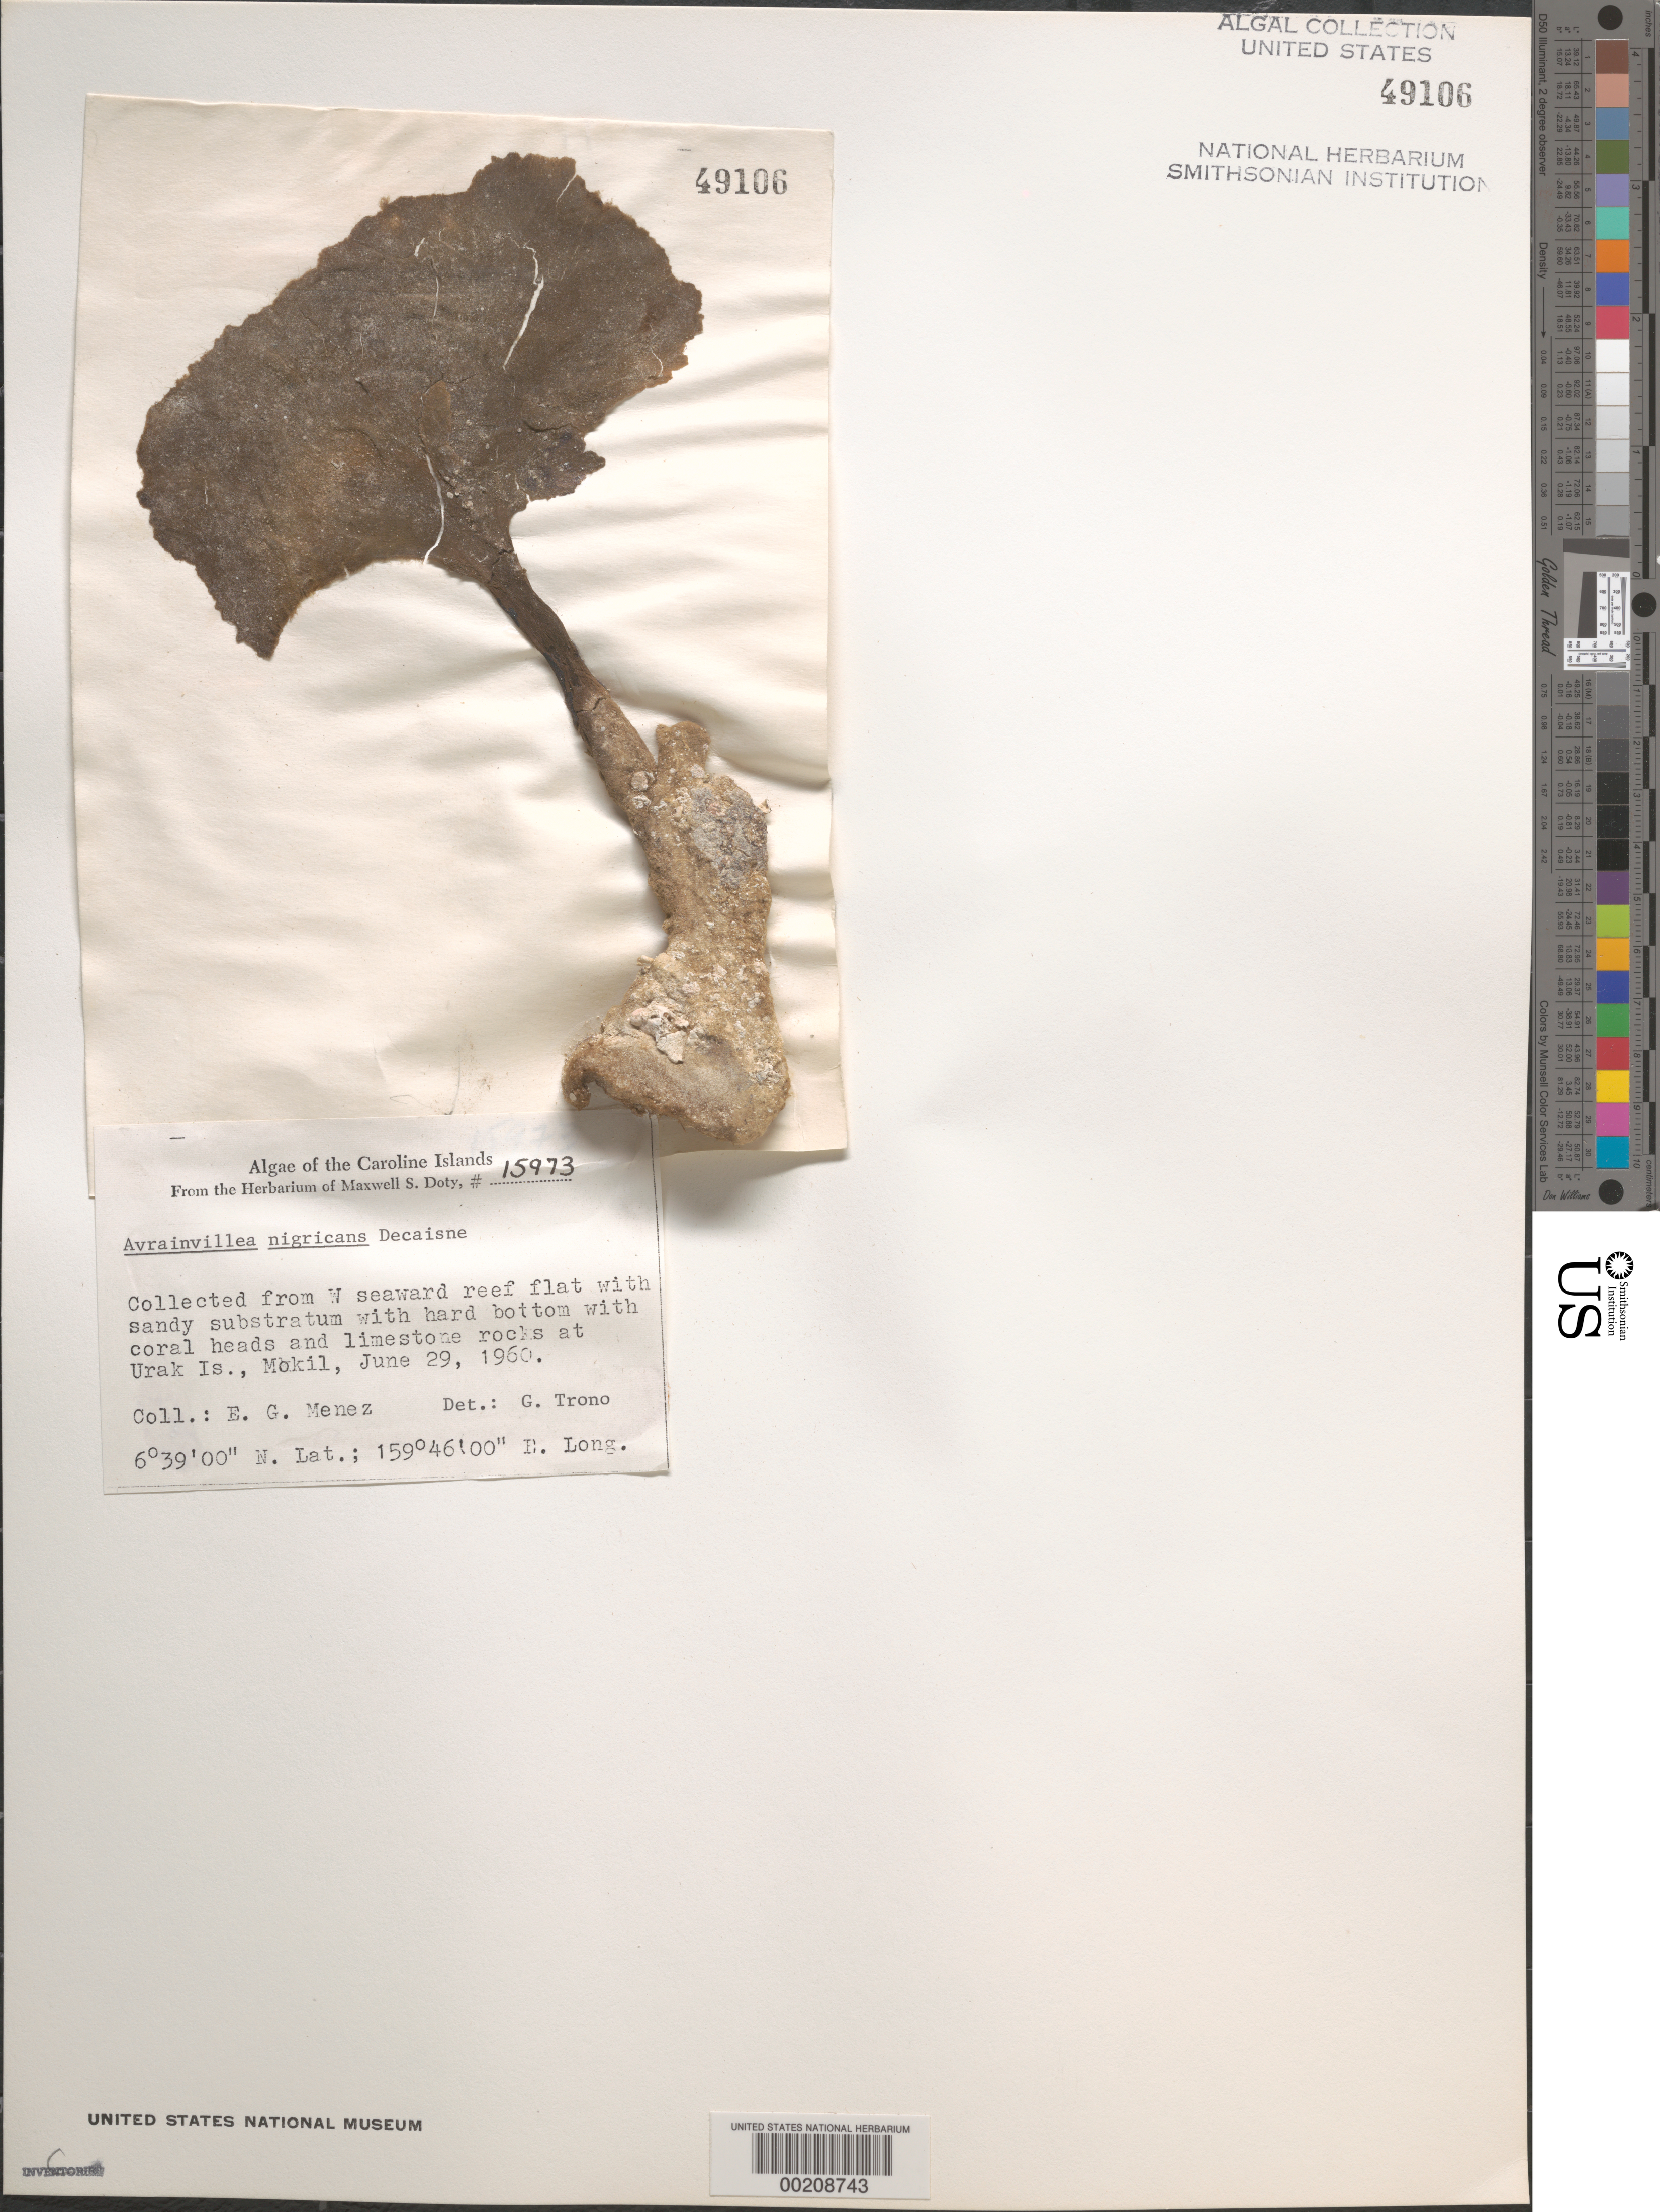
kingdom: Plantae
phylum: Chlorophyta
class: Ulvophyceae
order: Bryopsidales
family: Dichotomosiphonaceae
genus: Avrainvillea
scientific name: Avrainvillea nigricans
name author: Decne.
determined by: Trono, Gavino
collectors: Meñez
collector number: MSD 15973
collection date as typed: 29 Jun 1960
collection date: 1960-06-29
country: Micronesia, Federated States of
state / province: Pohnpei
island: Mwokil (Mokil) Atoll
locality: Urak Islet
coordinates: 6 39' 00" N, 159 46' 00" E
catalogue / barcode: US 49106